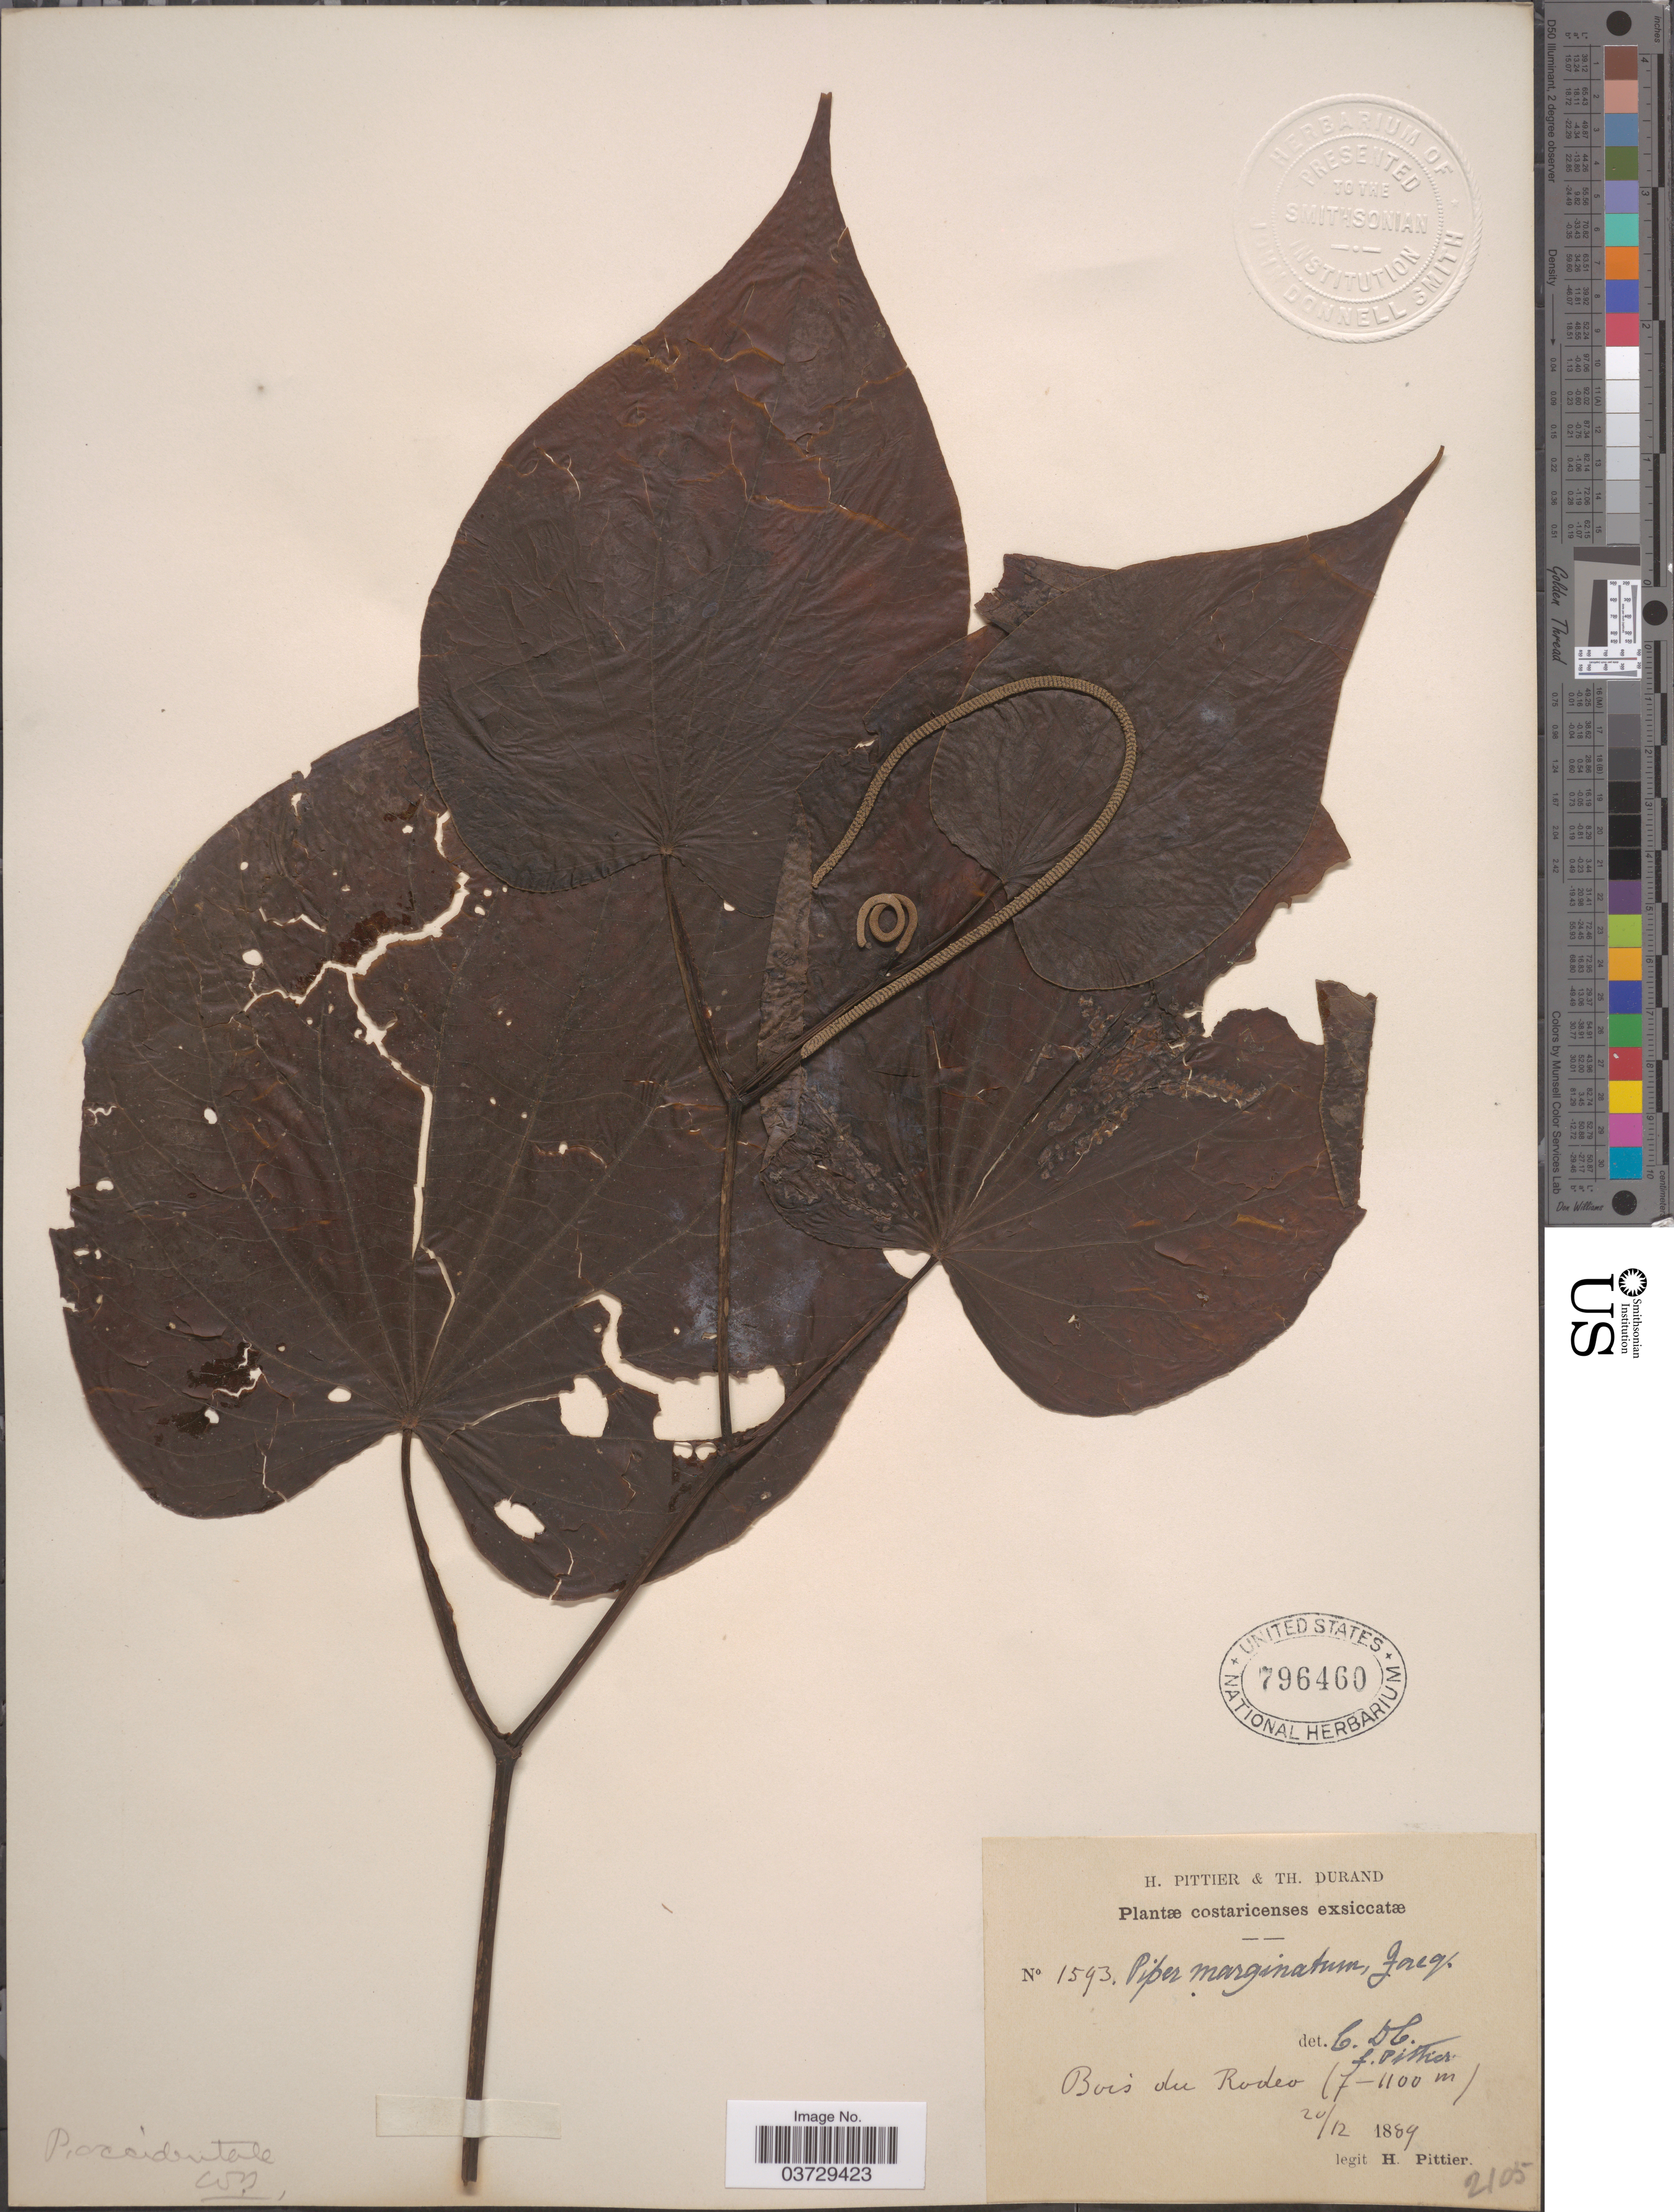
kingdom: Plantae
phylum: Tracheophyta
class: Magnoliopsida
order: Piperales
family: Piperaceae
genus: Piper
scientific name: Piper marginatum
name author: Jacq.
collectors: H. F. Pittier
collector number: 1593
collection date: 1889-12-20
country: Costa Rica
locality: Bois du Rodeo.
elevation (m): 700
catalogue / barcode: US 796460